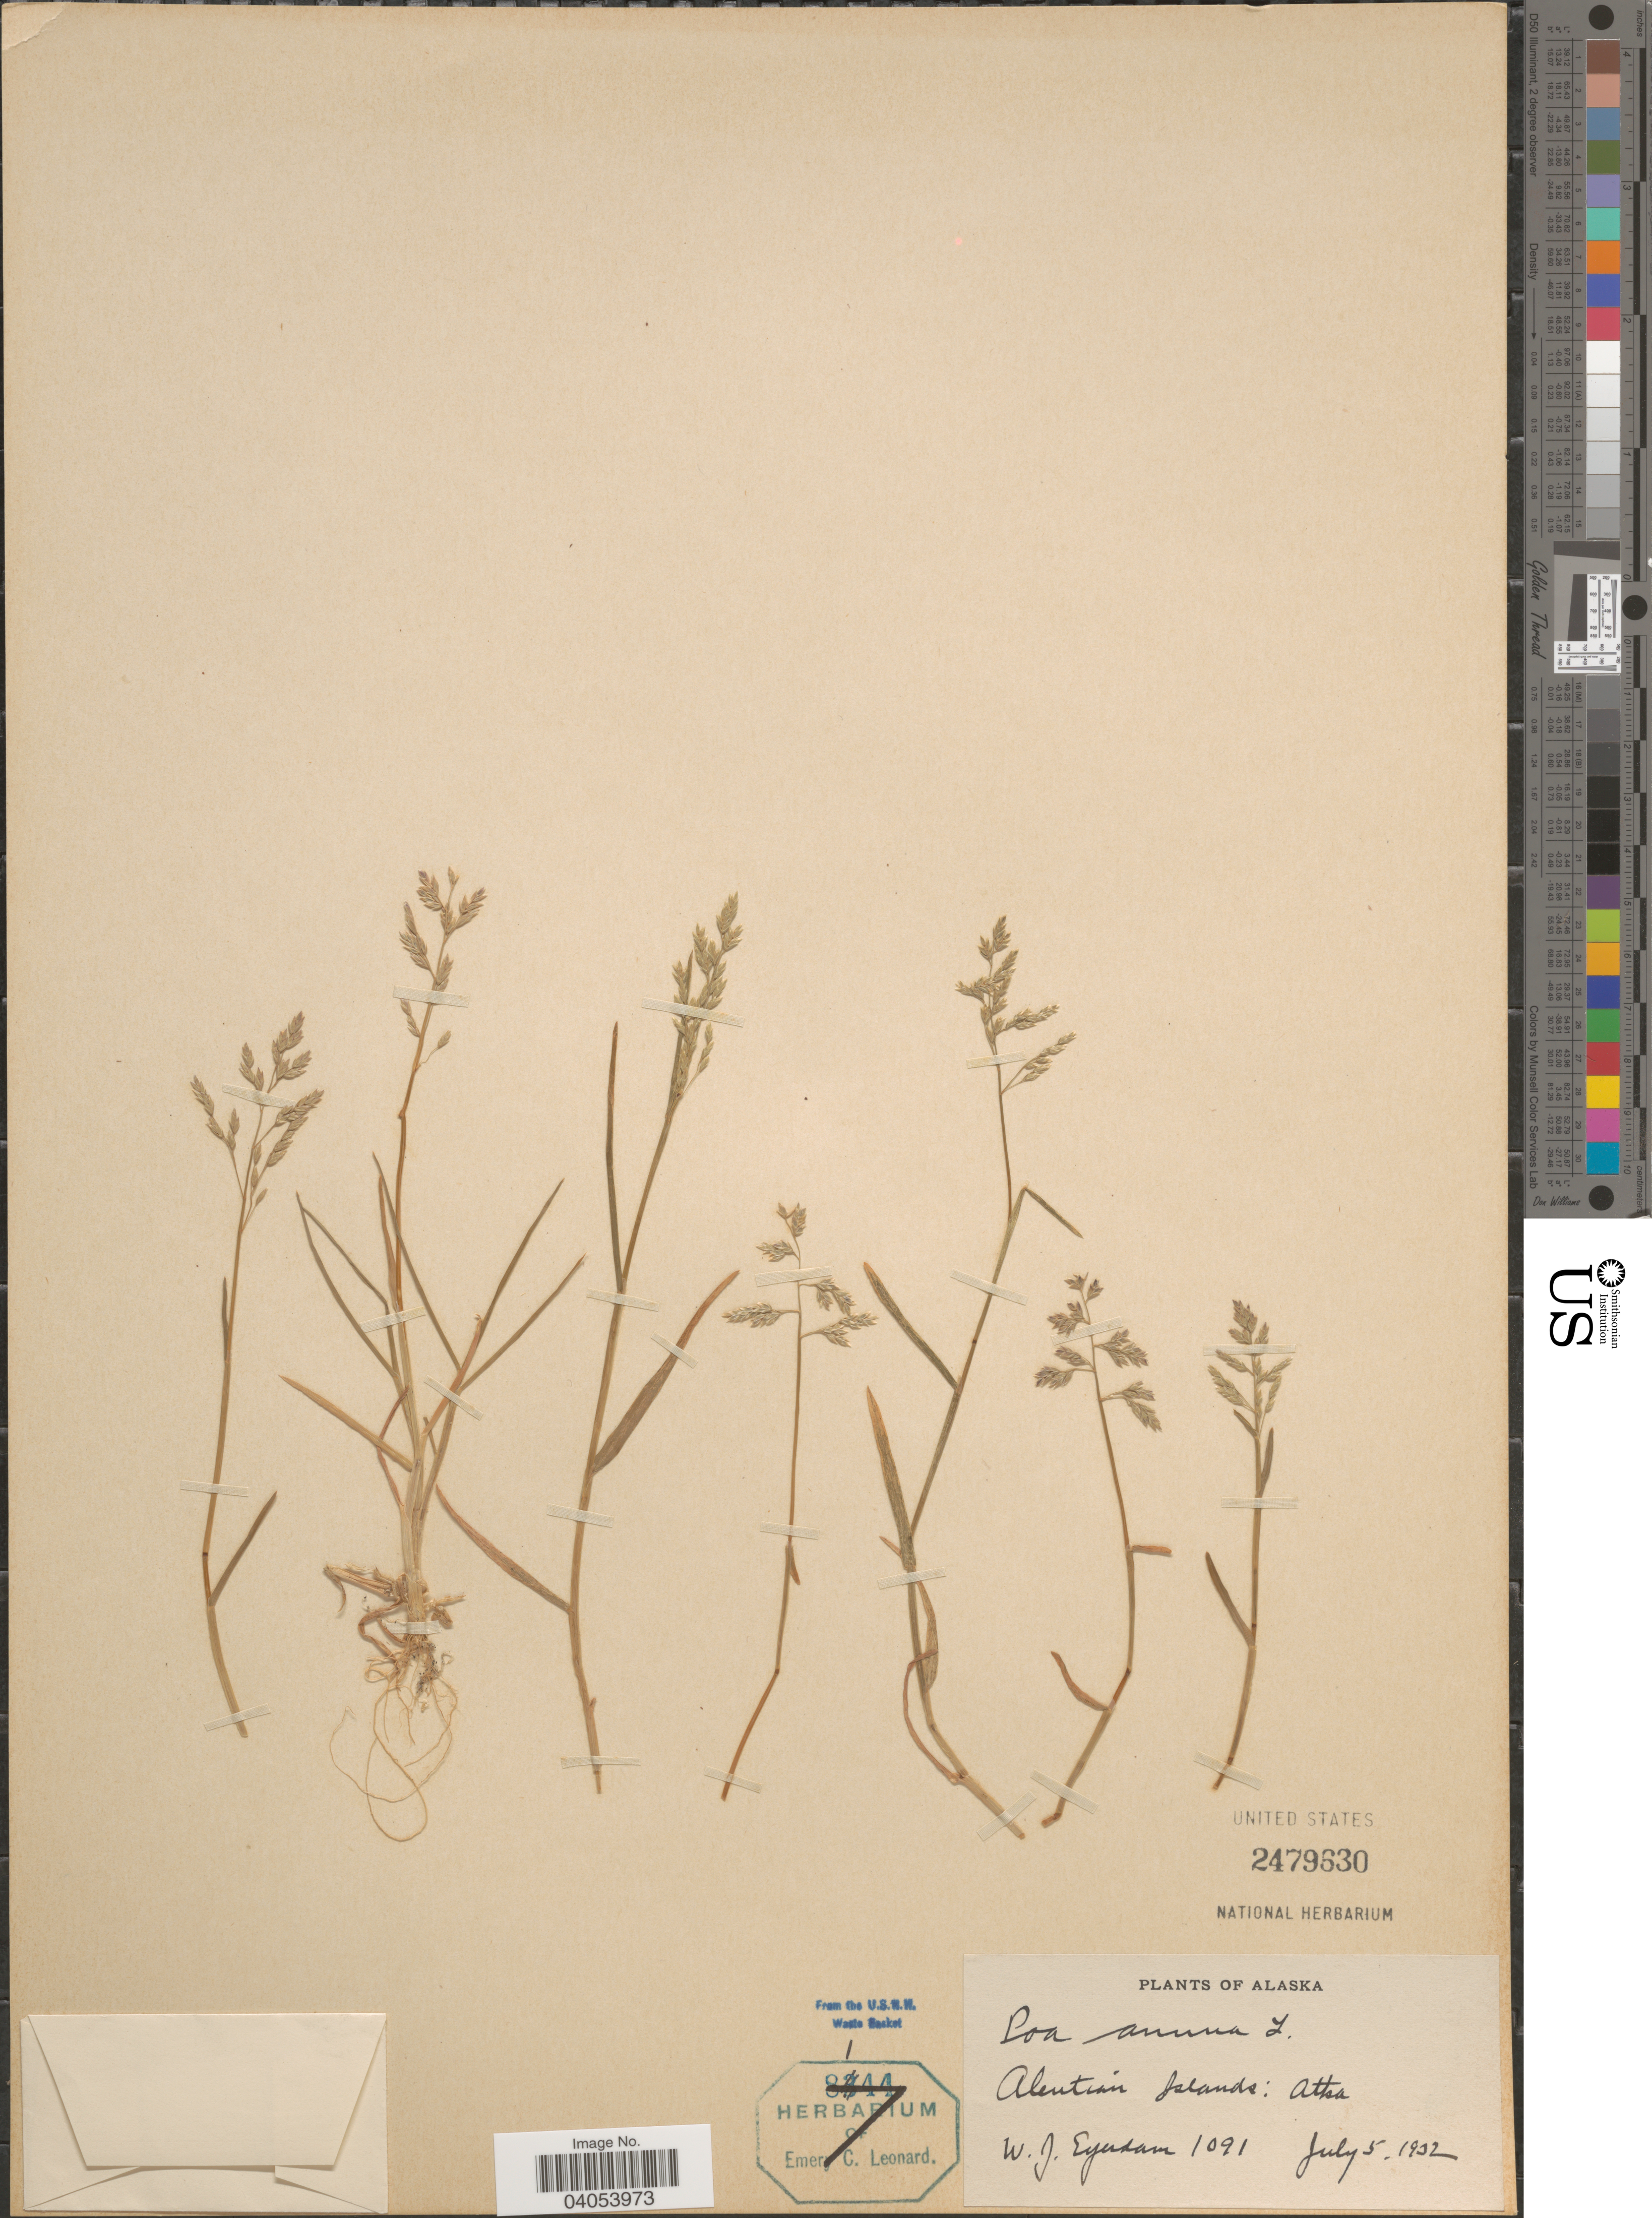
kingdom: Plantae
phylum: Tracheophyta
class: Liliopsida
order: Poales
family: Poaceae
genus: Poa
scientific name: Poa annua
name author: L.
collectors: W. J. Eyerdam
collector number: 1091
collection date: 1932-07-05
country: United States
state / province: Alaska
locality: Aleutian Islands: Atka.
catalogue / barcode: US 2479630